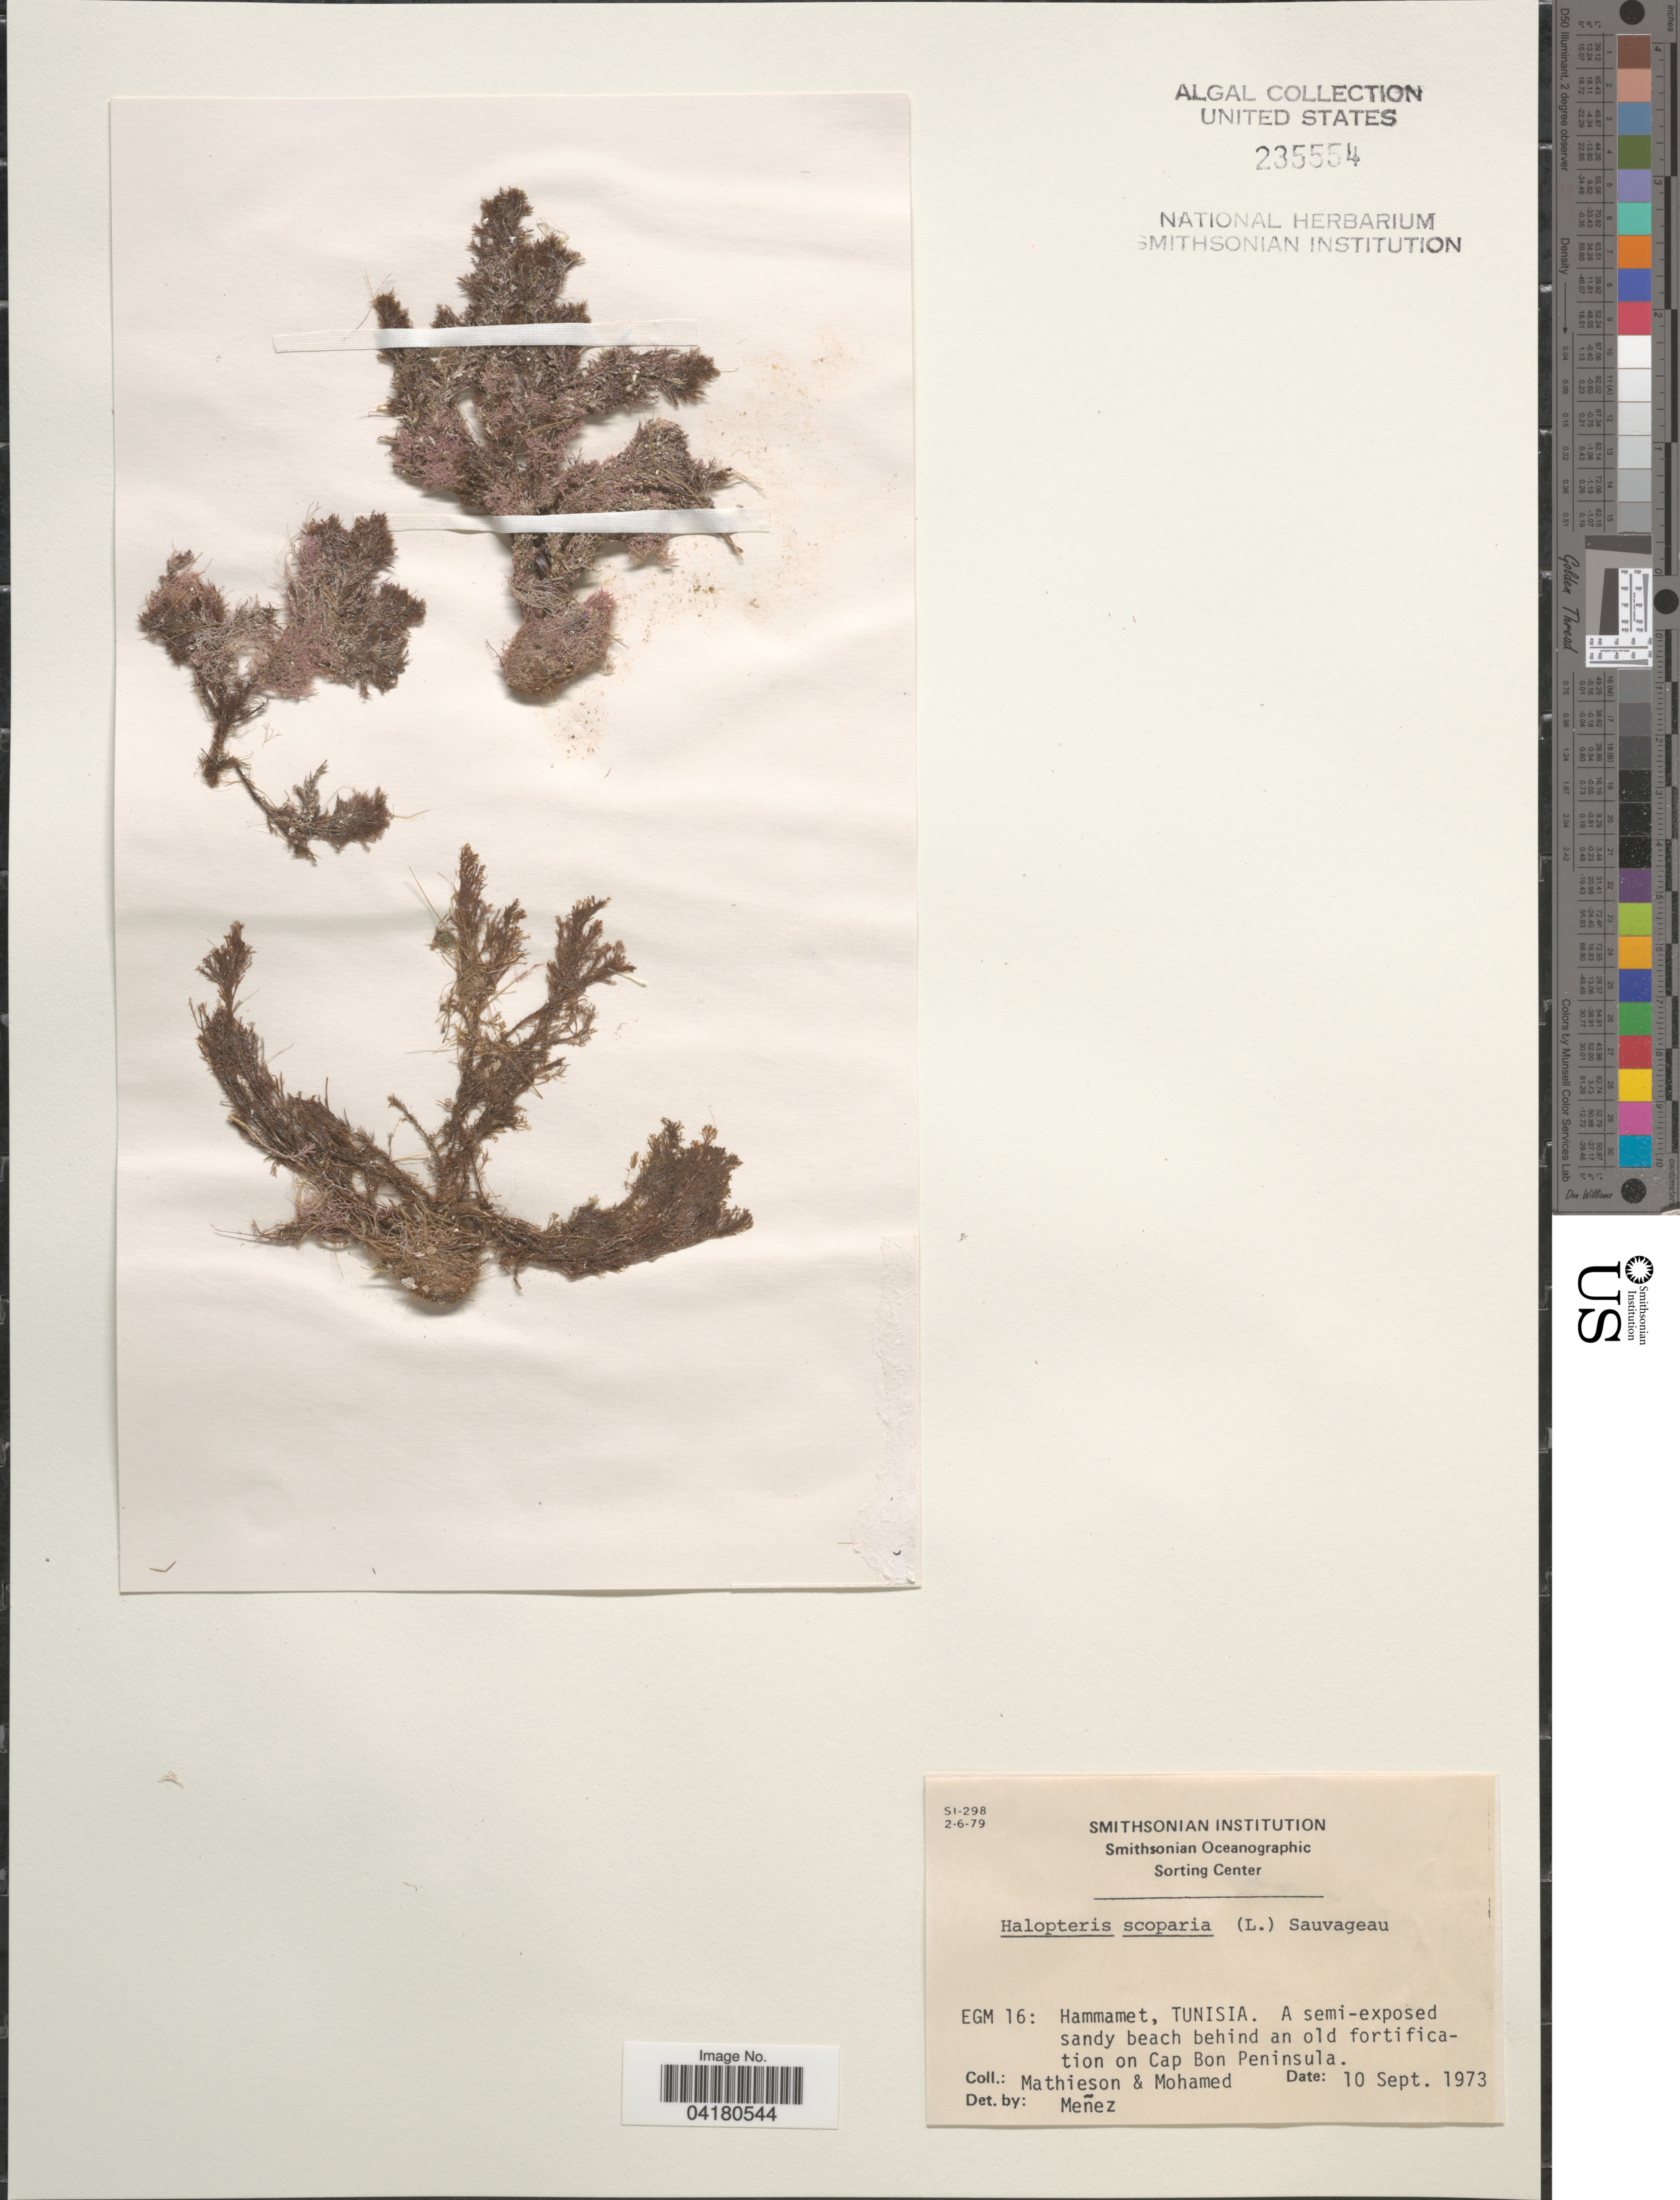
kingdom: Chromista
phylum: Ochrophyta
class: Phaeophyceae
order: Sphacelariales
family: Stypocaulaceae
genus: Halopteris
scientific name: Halopteris scoparia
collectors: Mathieson & -. Mohamed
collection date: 1973-09-10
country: Tunisia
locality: EGM 16: Hammamet, Tunisia. A semi-exposed sandy beach behind an old fortification on Cap Bon Peninsula.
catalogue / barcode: US 235554